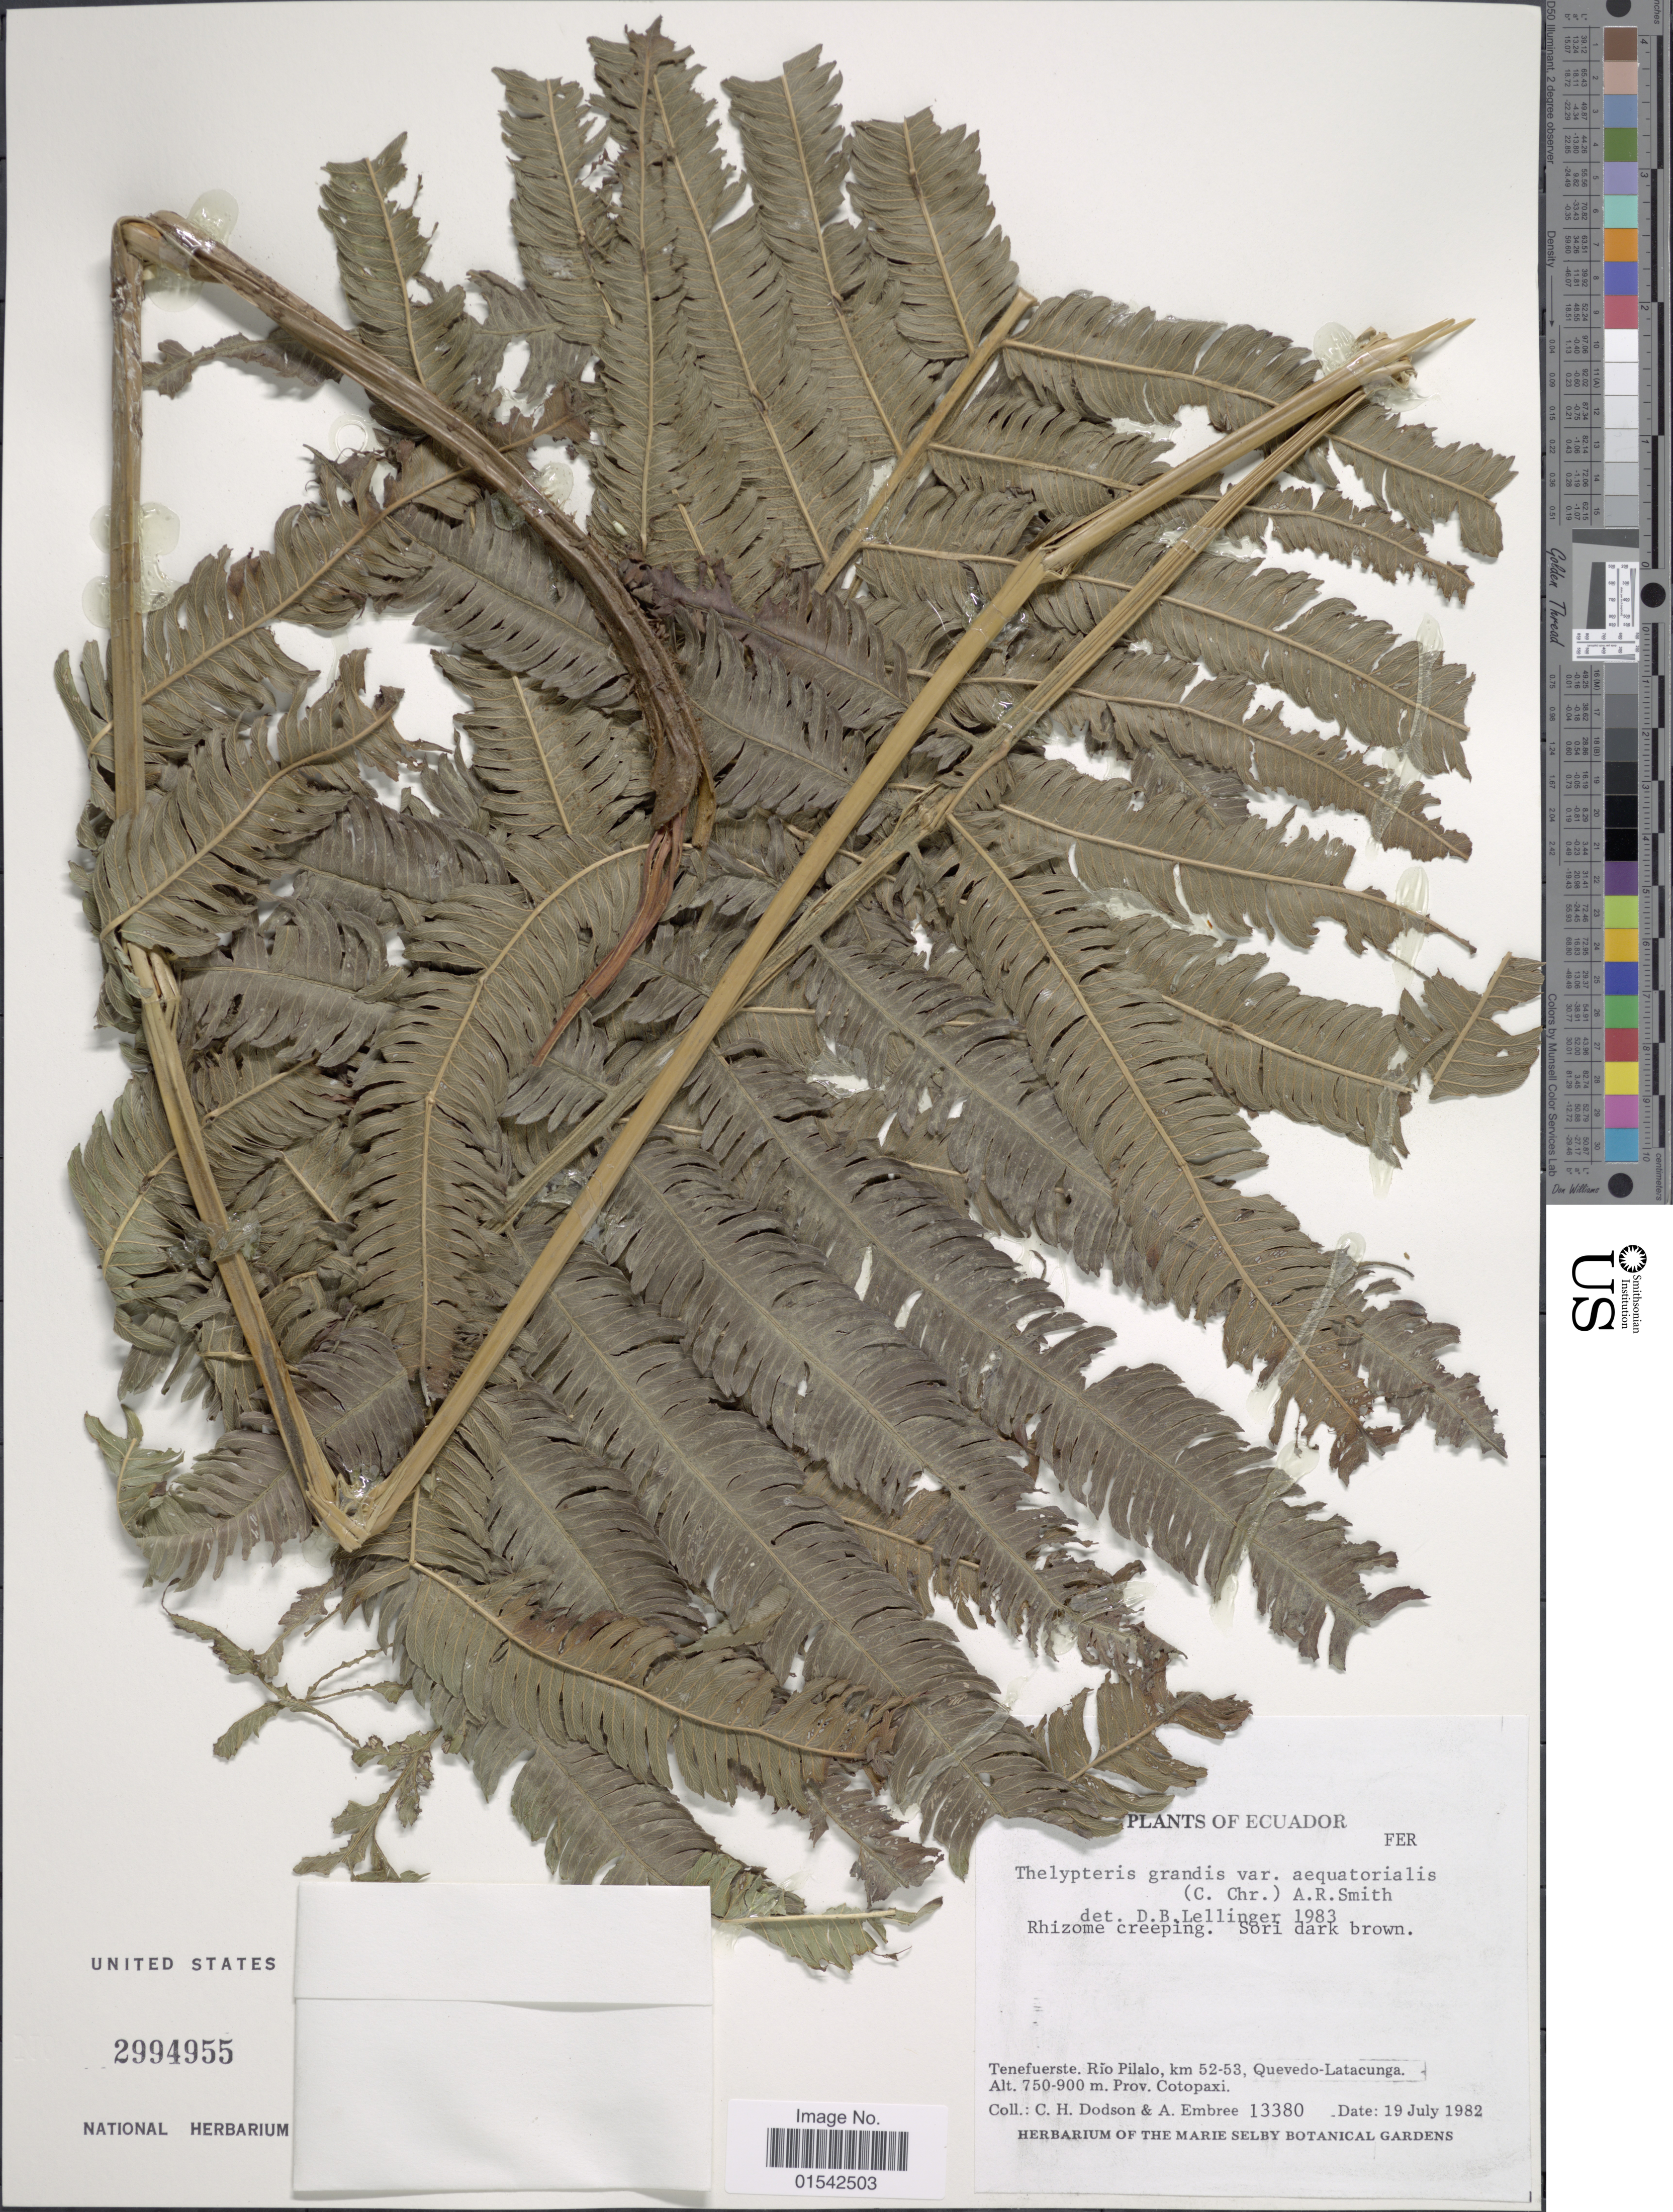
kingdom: Plantae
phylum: Tracheophyta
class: Polypodiopsida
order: Polypodiales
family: Thelypteridaceae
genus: Cyclosorus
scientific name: Cyclosorus grandis (A.R. Sm.) comb. nov., ined 2015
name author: (A.R. Sm.)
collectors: C. H. Dodson & A. Embree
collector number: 13380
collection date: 1982-07-19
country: Ecuador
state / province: Cotopaxi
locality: Tenefuerste. Río Pilalo, km 52-53, Quevedo-Latacunga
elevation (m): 750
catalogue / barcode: US 2994955